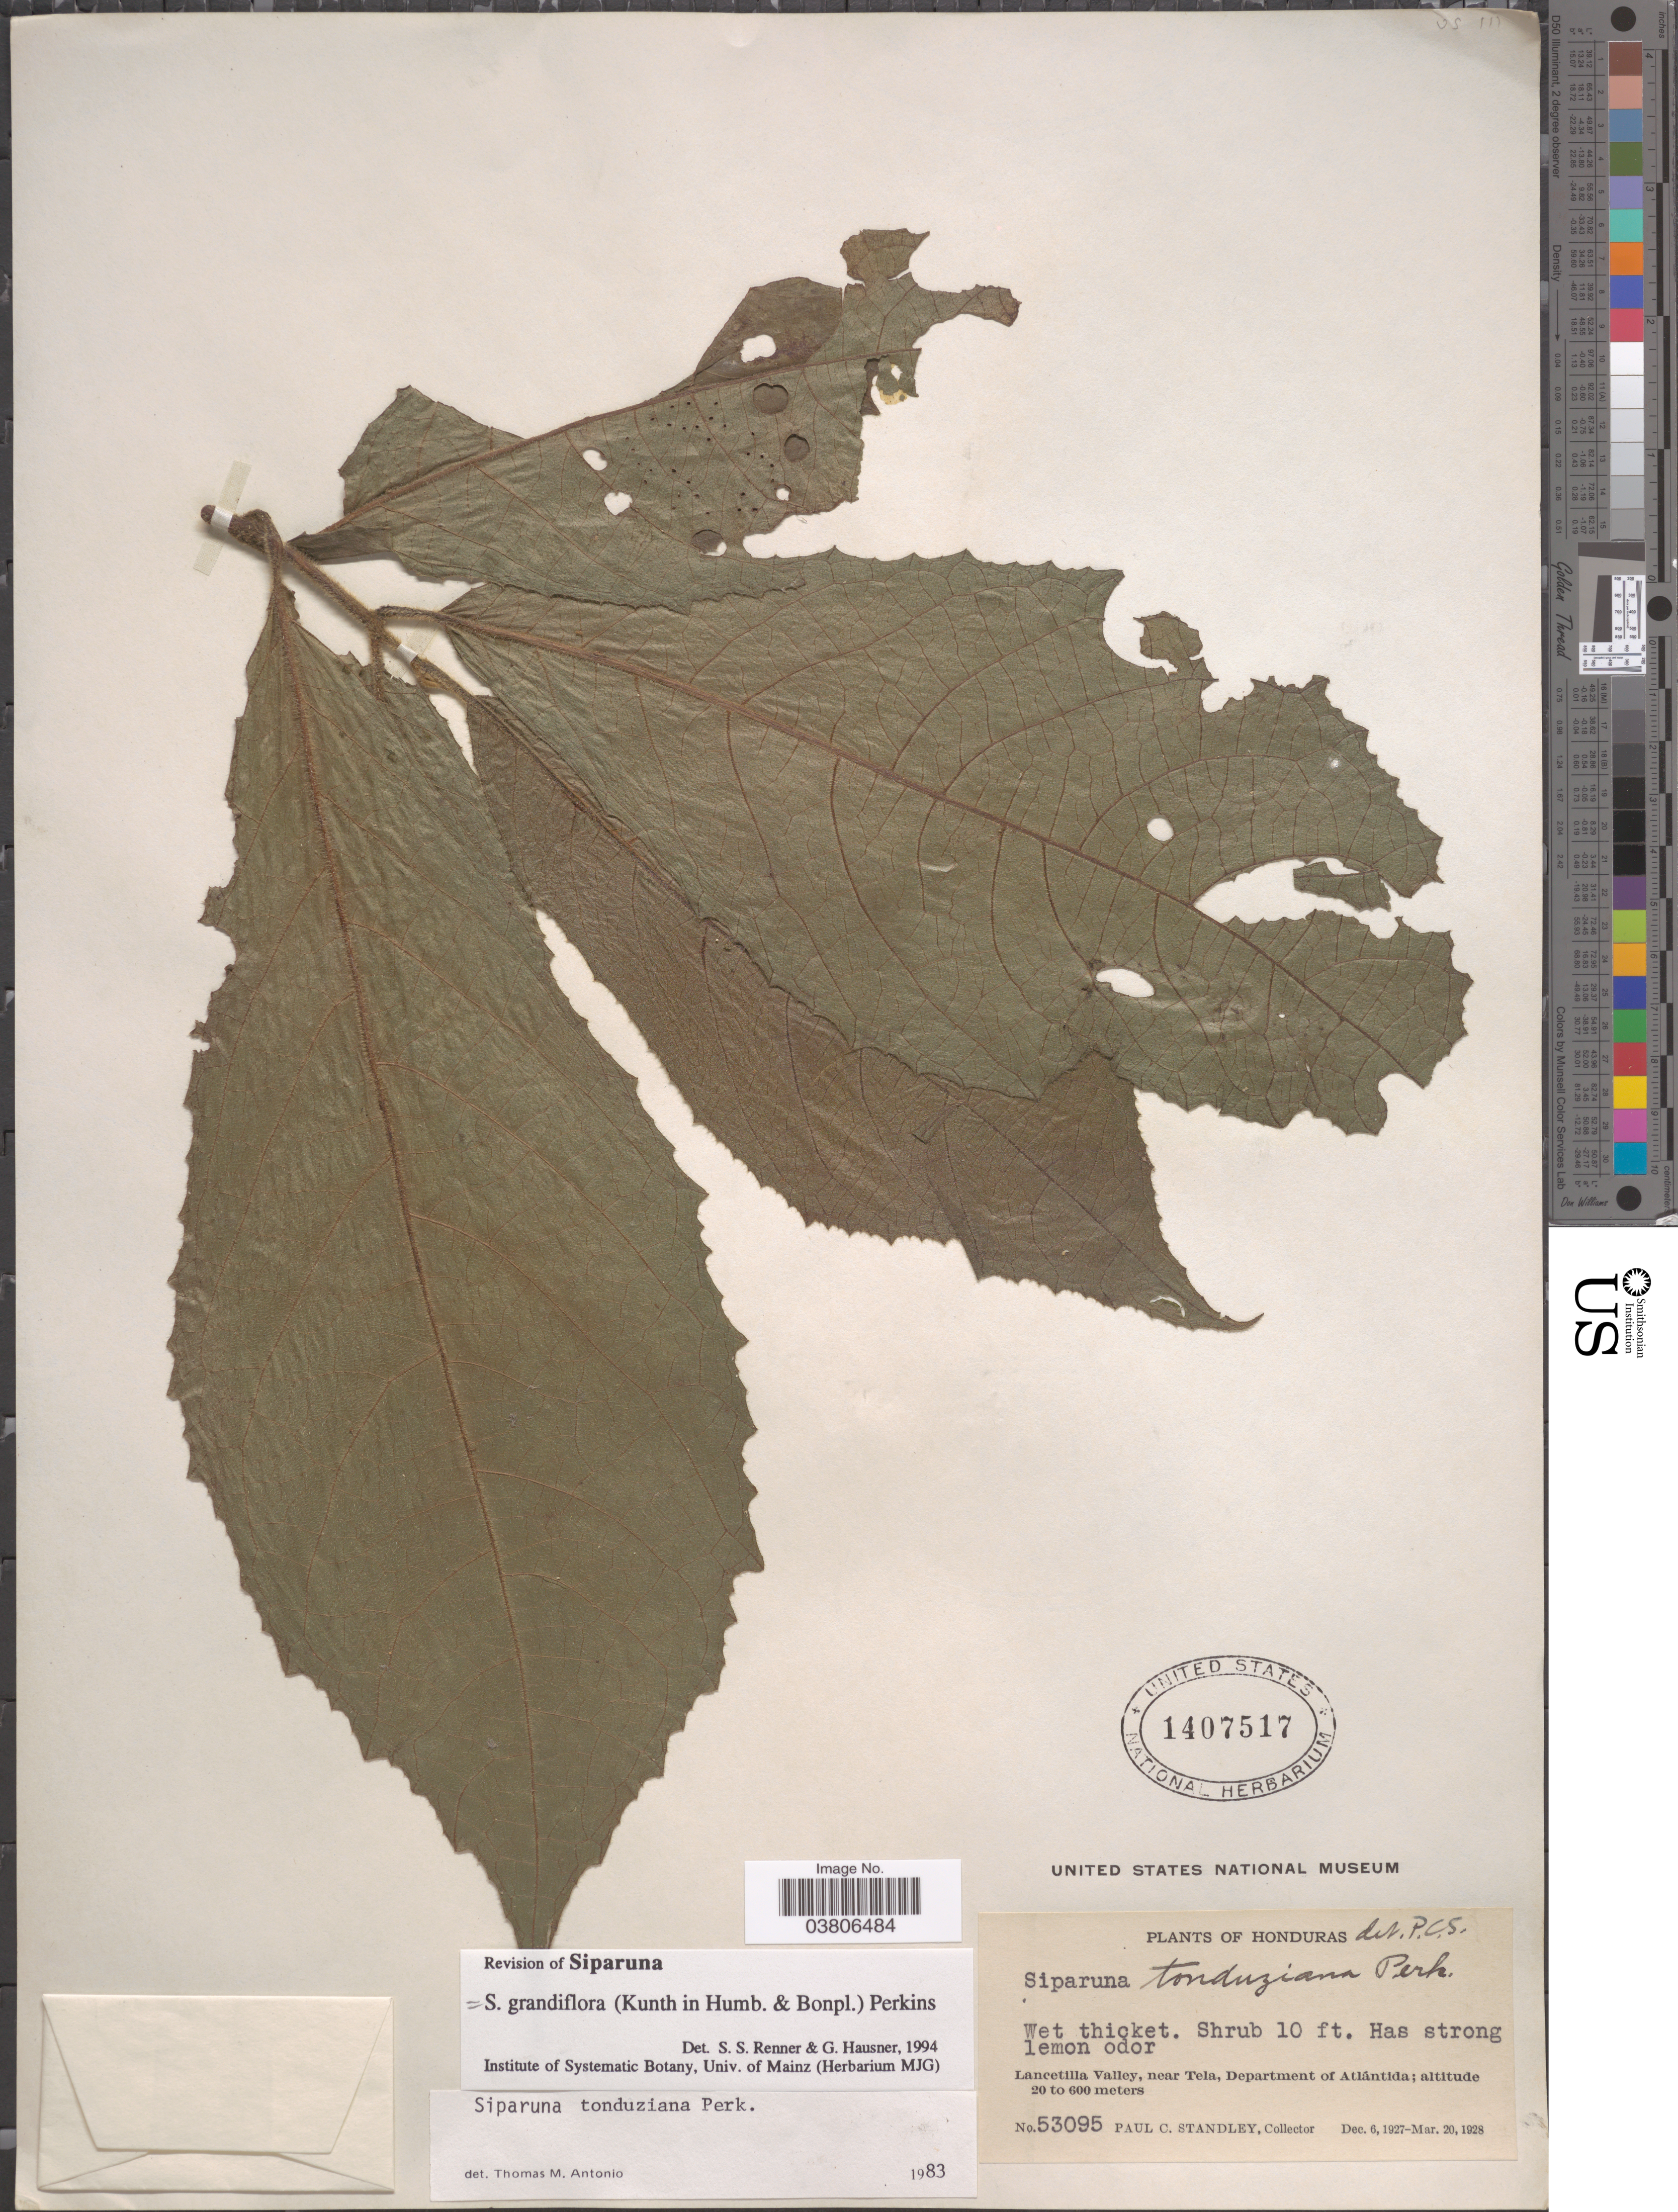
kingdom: Plantae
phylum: Tracheophyta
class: Magnoliopsida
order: Laurales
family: Siparunaceae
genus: Siparuna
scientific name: Siparuna grandiflora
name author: (Kunth) A. DC.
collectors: P. C. Standley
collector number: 53095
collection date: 1927-12-06/1928-03-20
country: Honduras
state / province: Atlantida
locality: Lancetilla Valley, near Tela, Department of Atlántida.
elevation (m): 20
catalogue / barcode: US 1407517